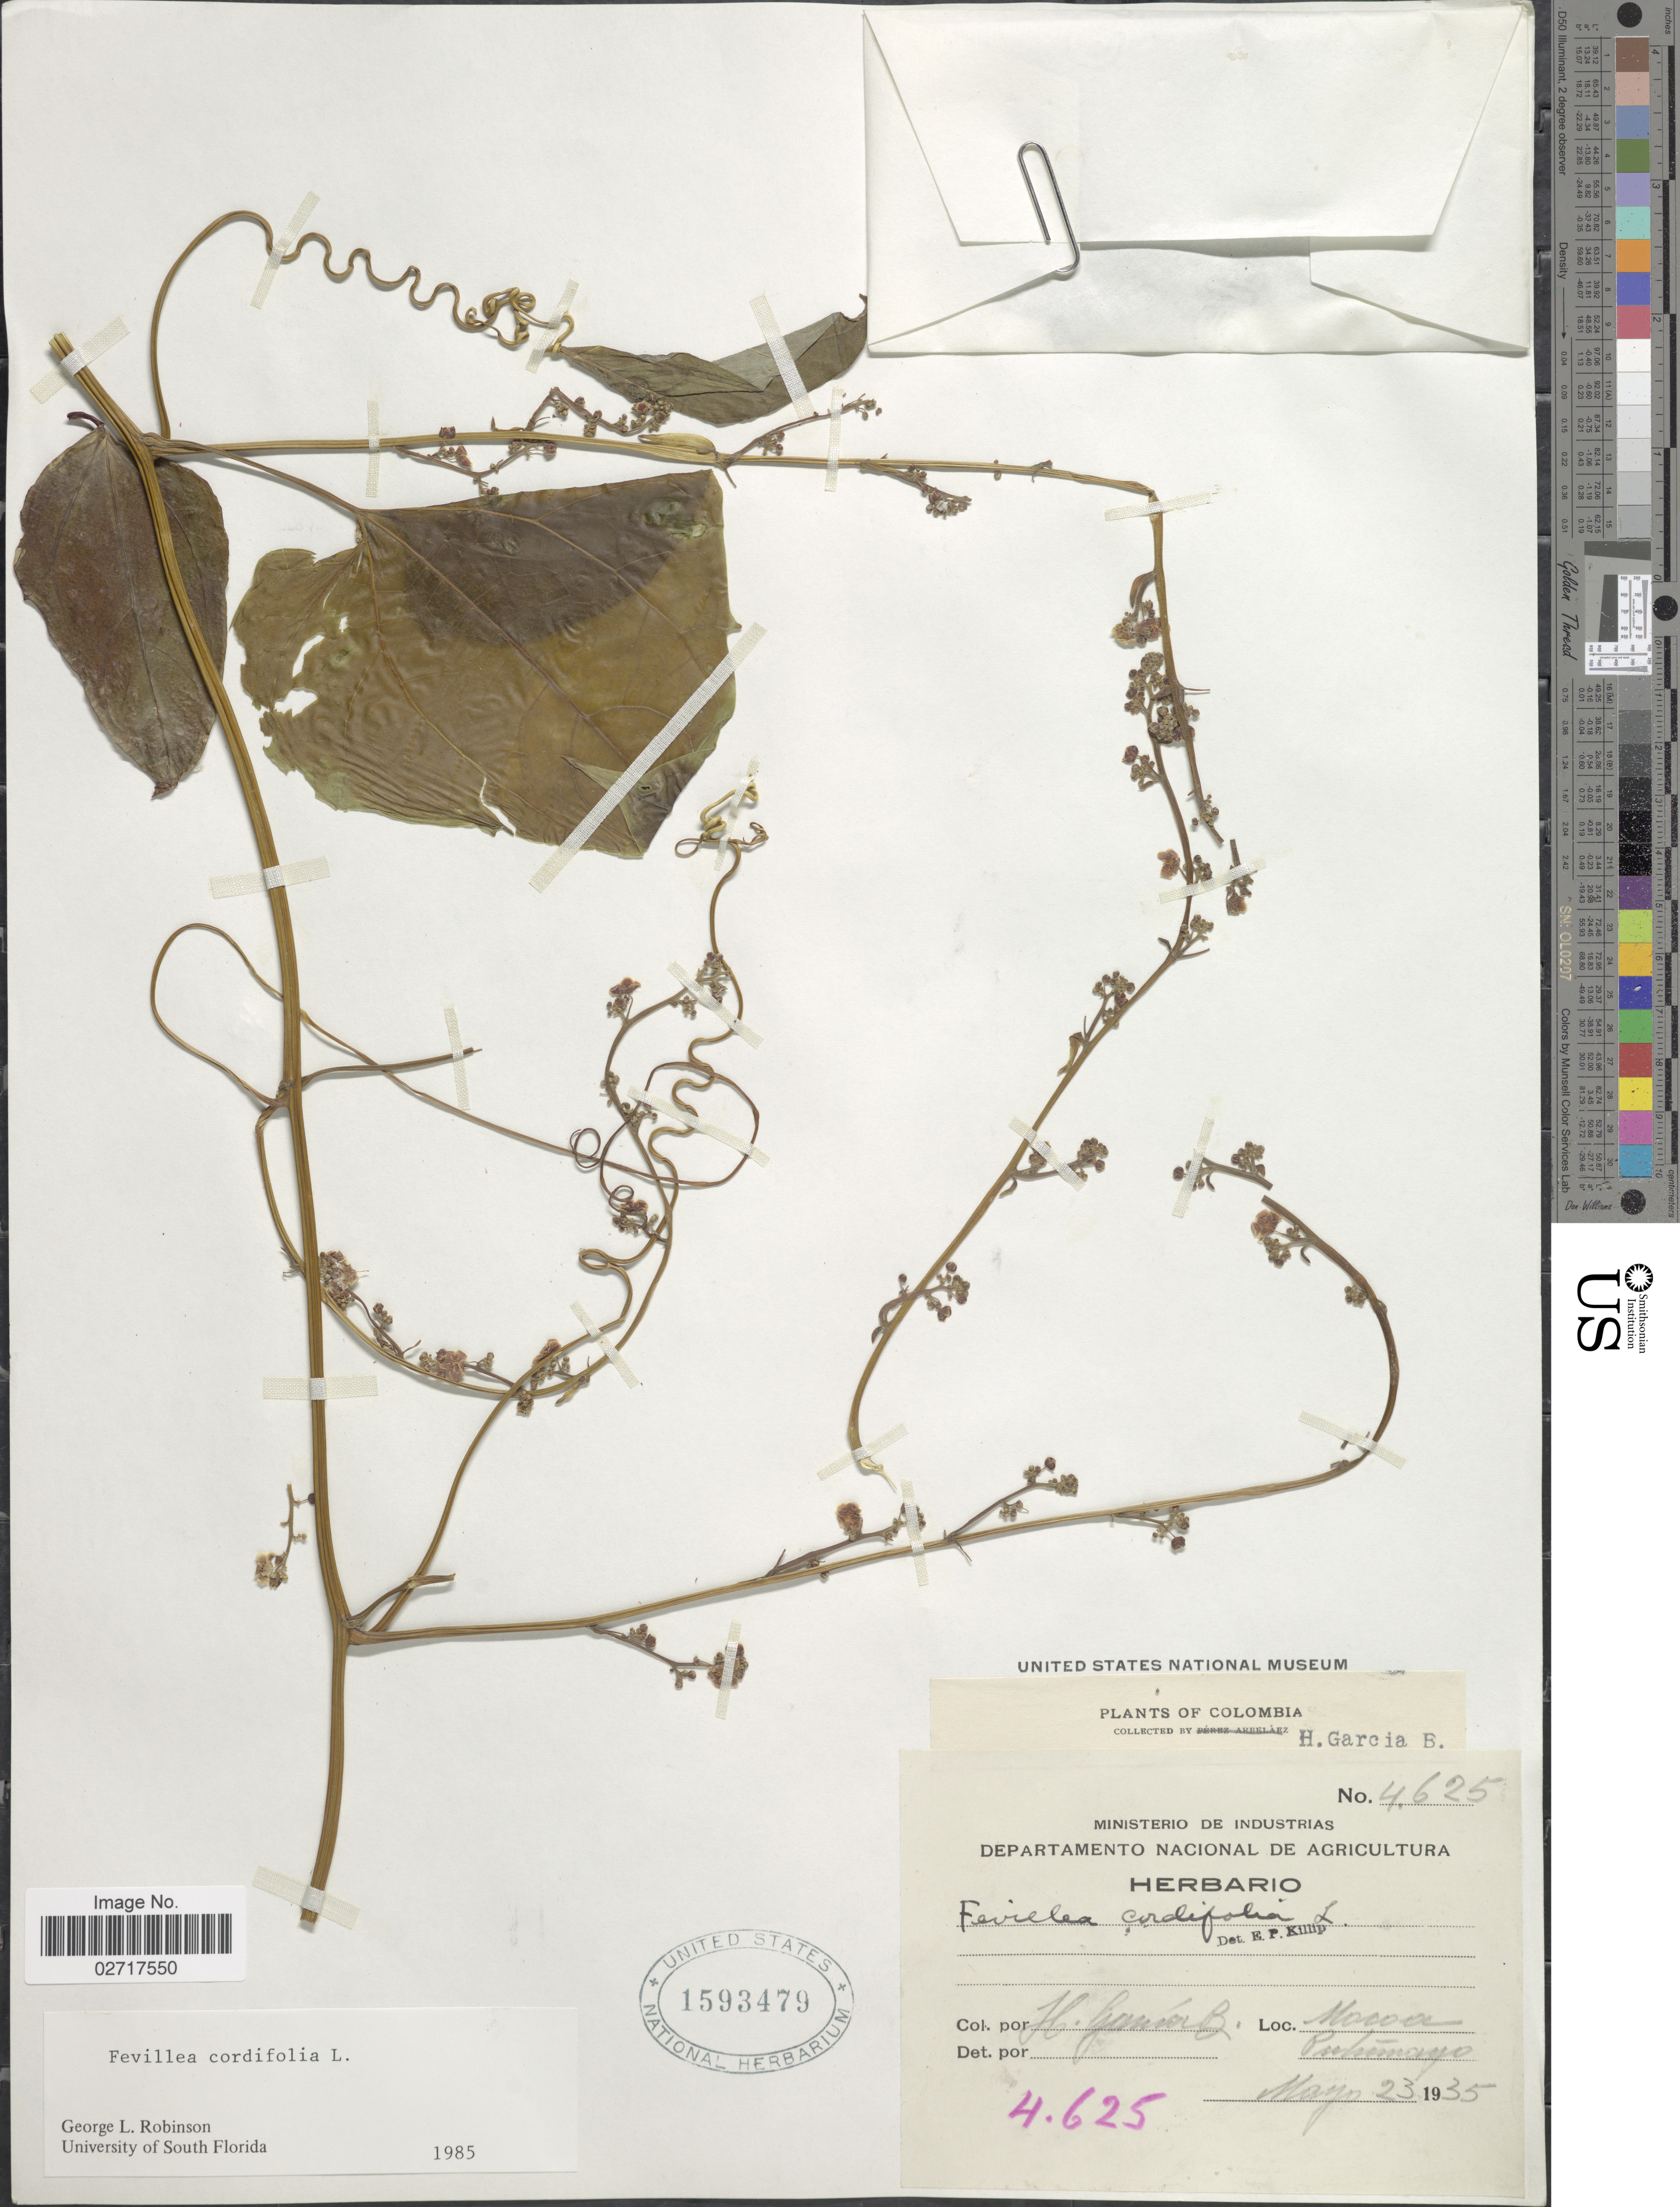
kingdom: Plantae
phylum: Tracheophyta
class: Magnoliopsida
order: Cucurbitales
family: Cucurbitaceae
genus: Fevillea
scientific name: Fevillea cordifolia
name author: L.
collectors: H. García Barriga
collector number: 4625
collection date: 1935-05-23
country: Colombia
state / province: Putumayo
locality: Mocoa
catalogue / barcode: US 1593479